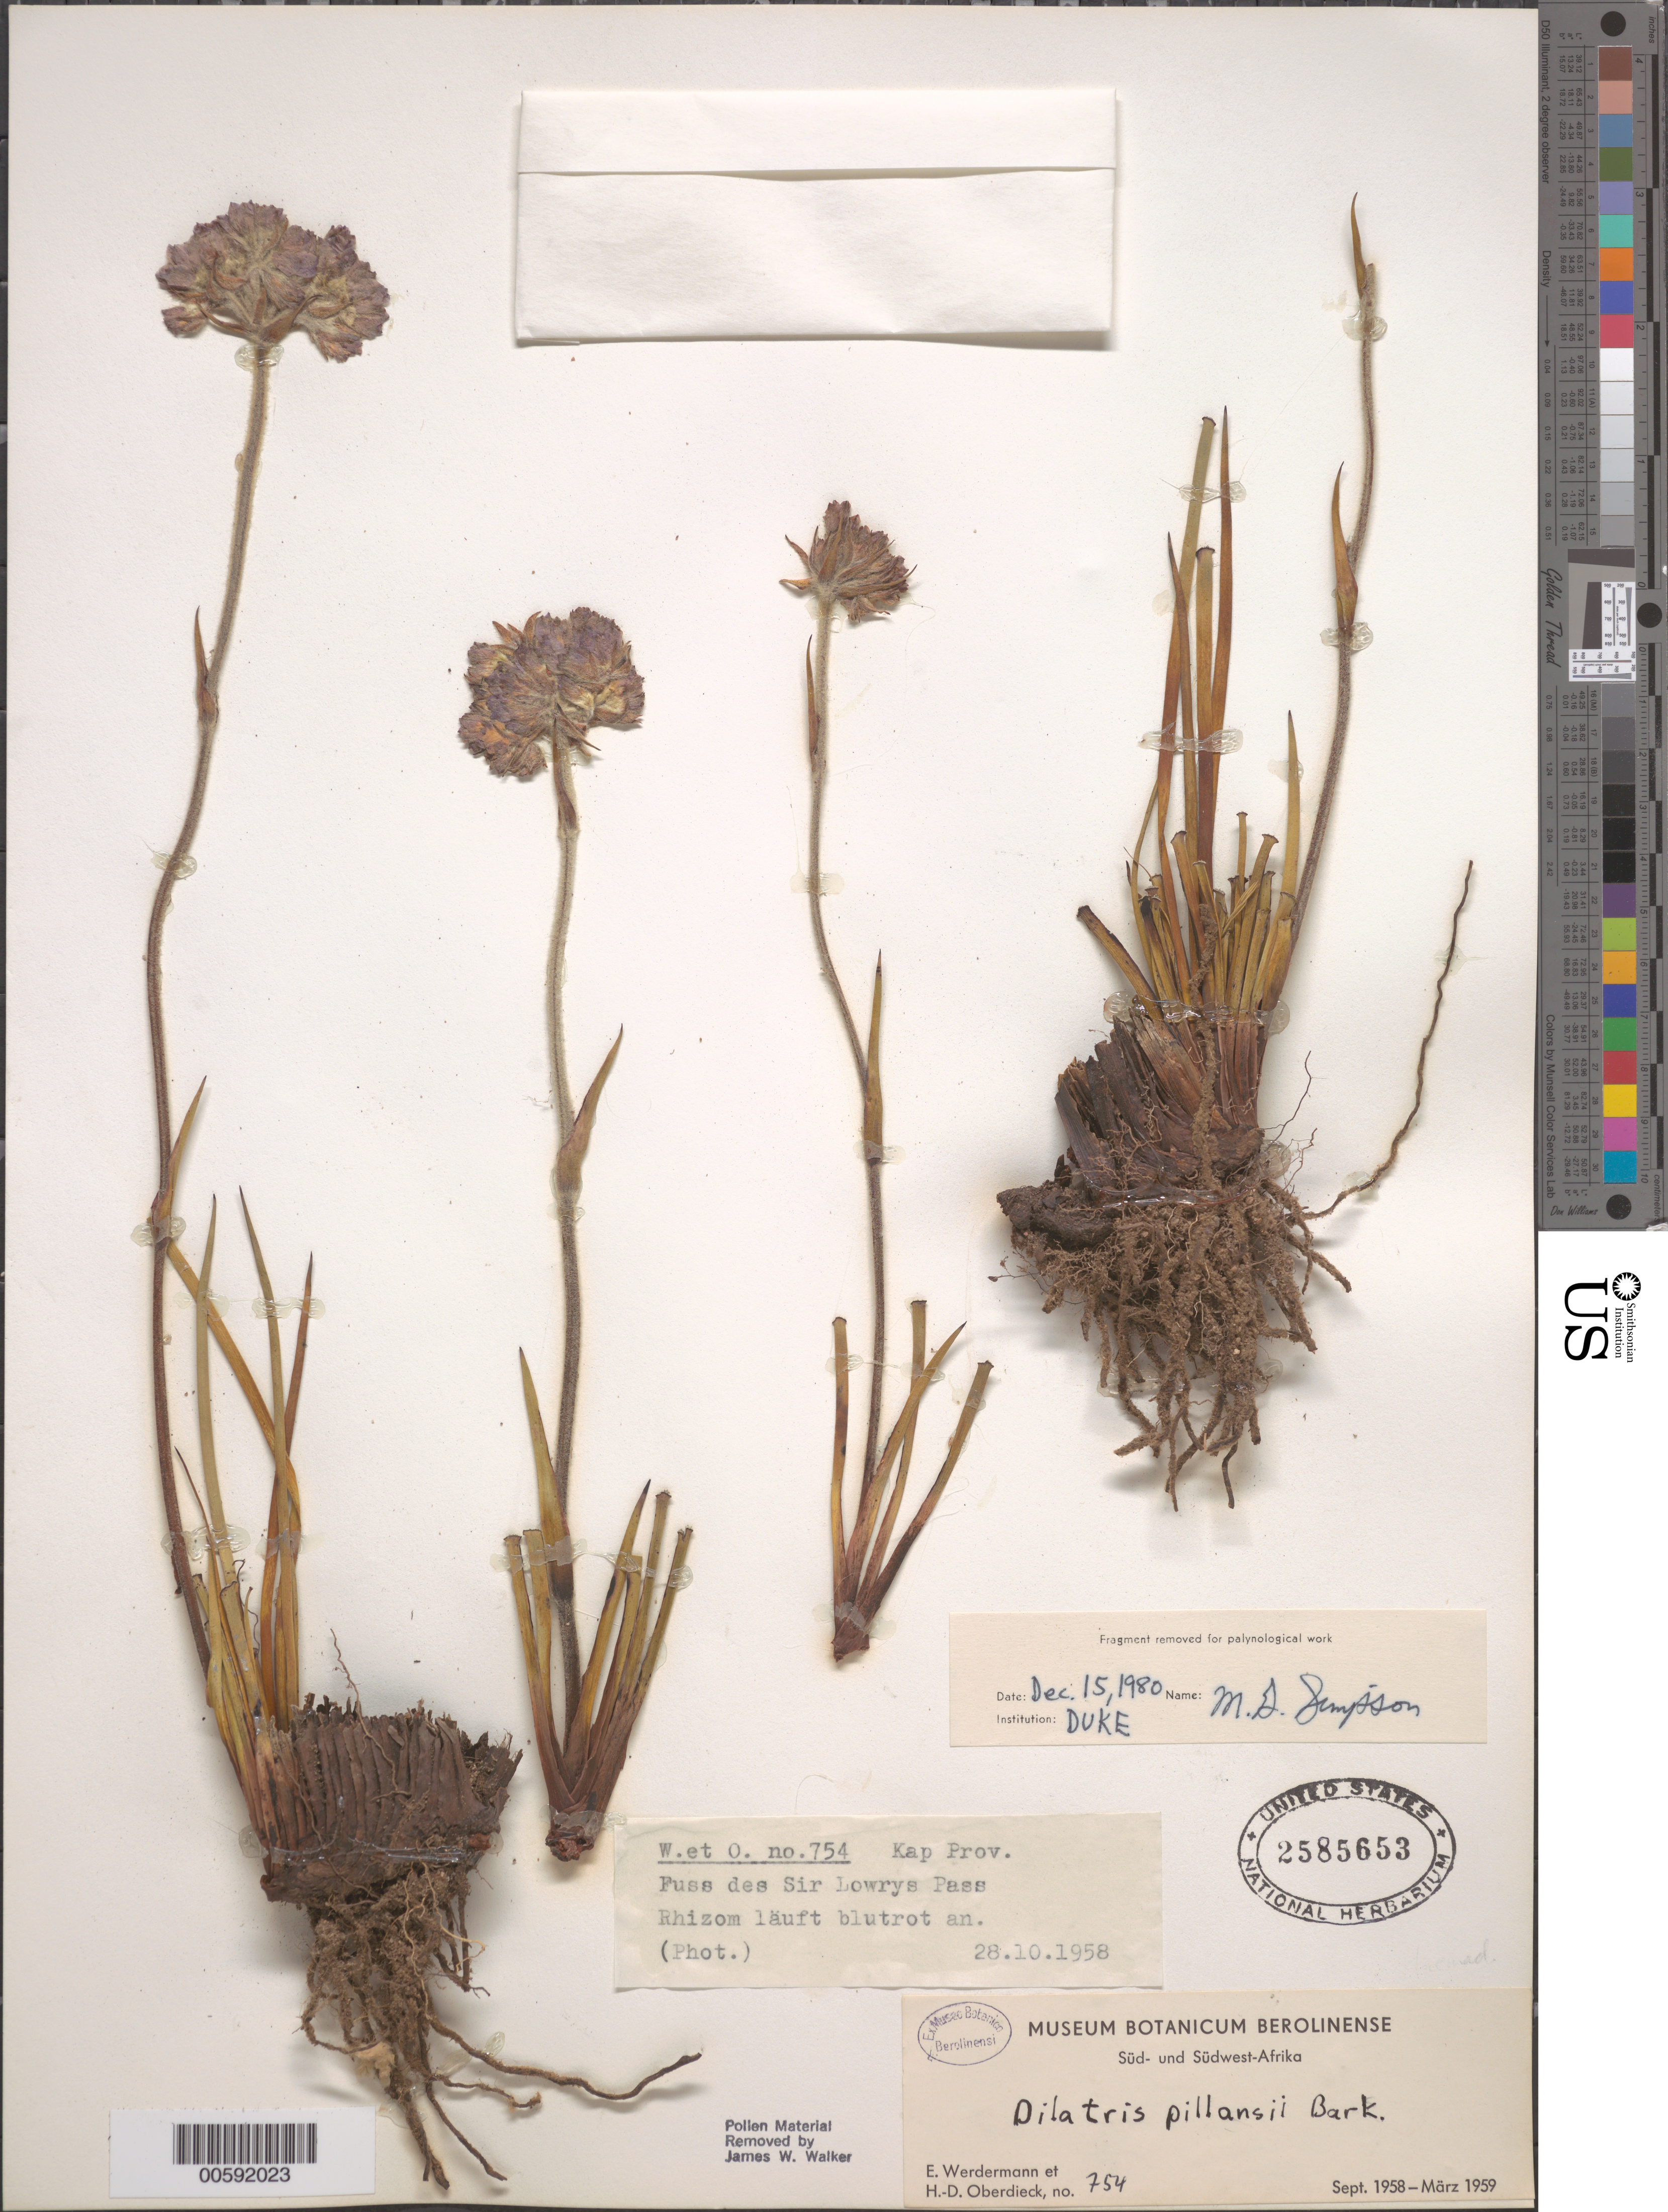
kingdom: Plantae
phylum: Tracheophyta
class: Liliopsida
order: Commelinales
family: Haemodoraceae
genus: Dilatris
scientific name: Dilatris pillansii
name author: W.F. Barker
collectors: E. Werdermann & H. Oberdieck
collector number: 754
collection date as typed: Sep 1958 to -- Mar 1959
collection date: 1958-09/1959-03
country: South Africa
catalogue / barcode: US 2585653